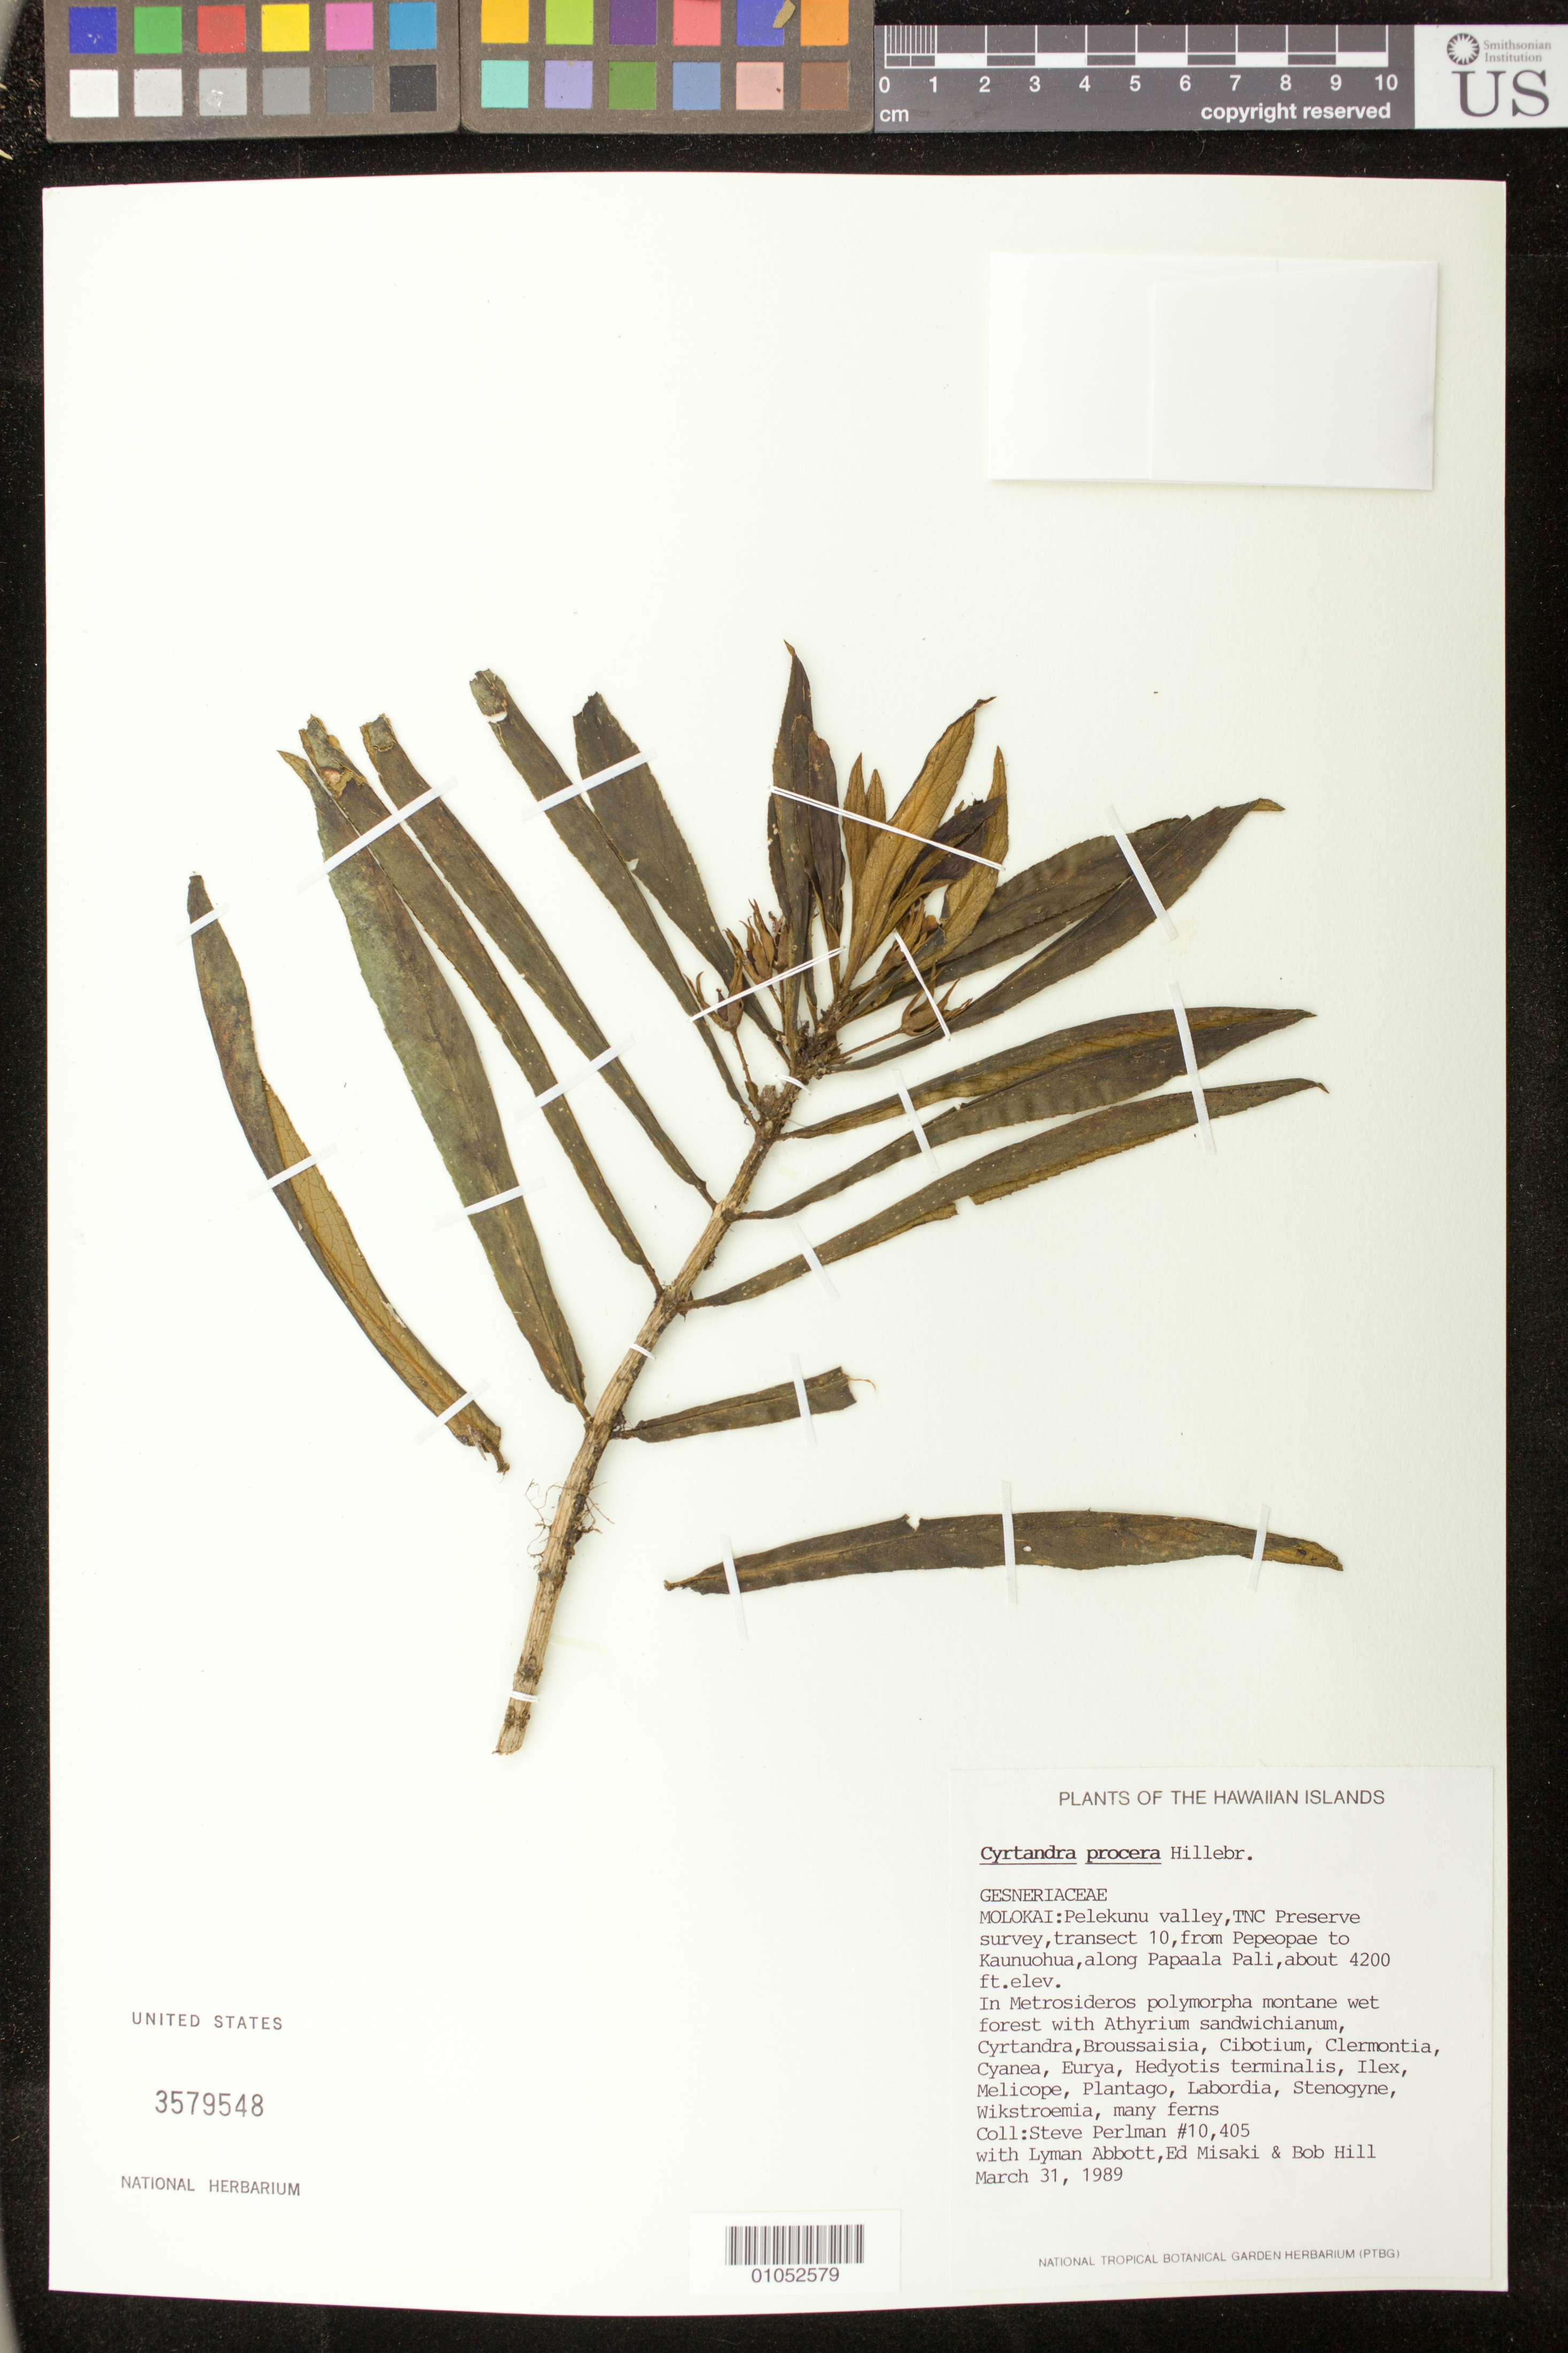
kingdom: Plantae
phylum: Tracheophyta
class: Magnoliopsida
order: Lamiales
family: Gesneriaceae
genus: Cyrtandra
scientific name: Cyrtandra procera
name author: Hillebr.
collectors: S. P. Perlman, L. Abbott, E. Misaki & B. Hill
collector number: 10405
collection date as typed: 31 Mar 1989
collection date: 1989-03-31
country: United States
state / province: Hawaii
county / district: Maui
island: Moloka'i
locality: Pelekunu valley, TNC Preserve survey, transect 10, from Pepeopae to Kaunuohua, along Papaala Pali.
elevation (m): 1280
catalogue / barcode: US 3579548